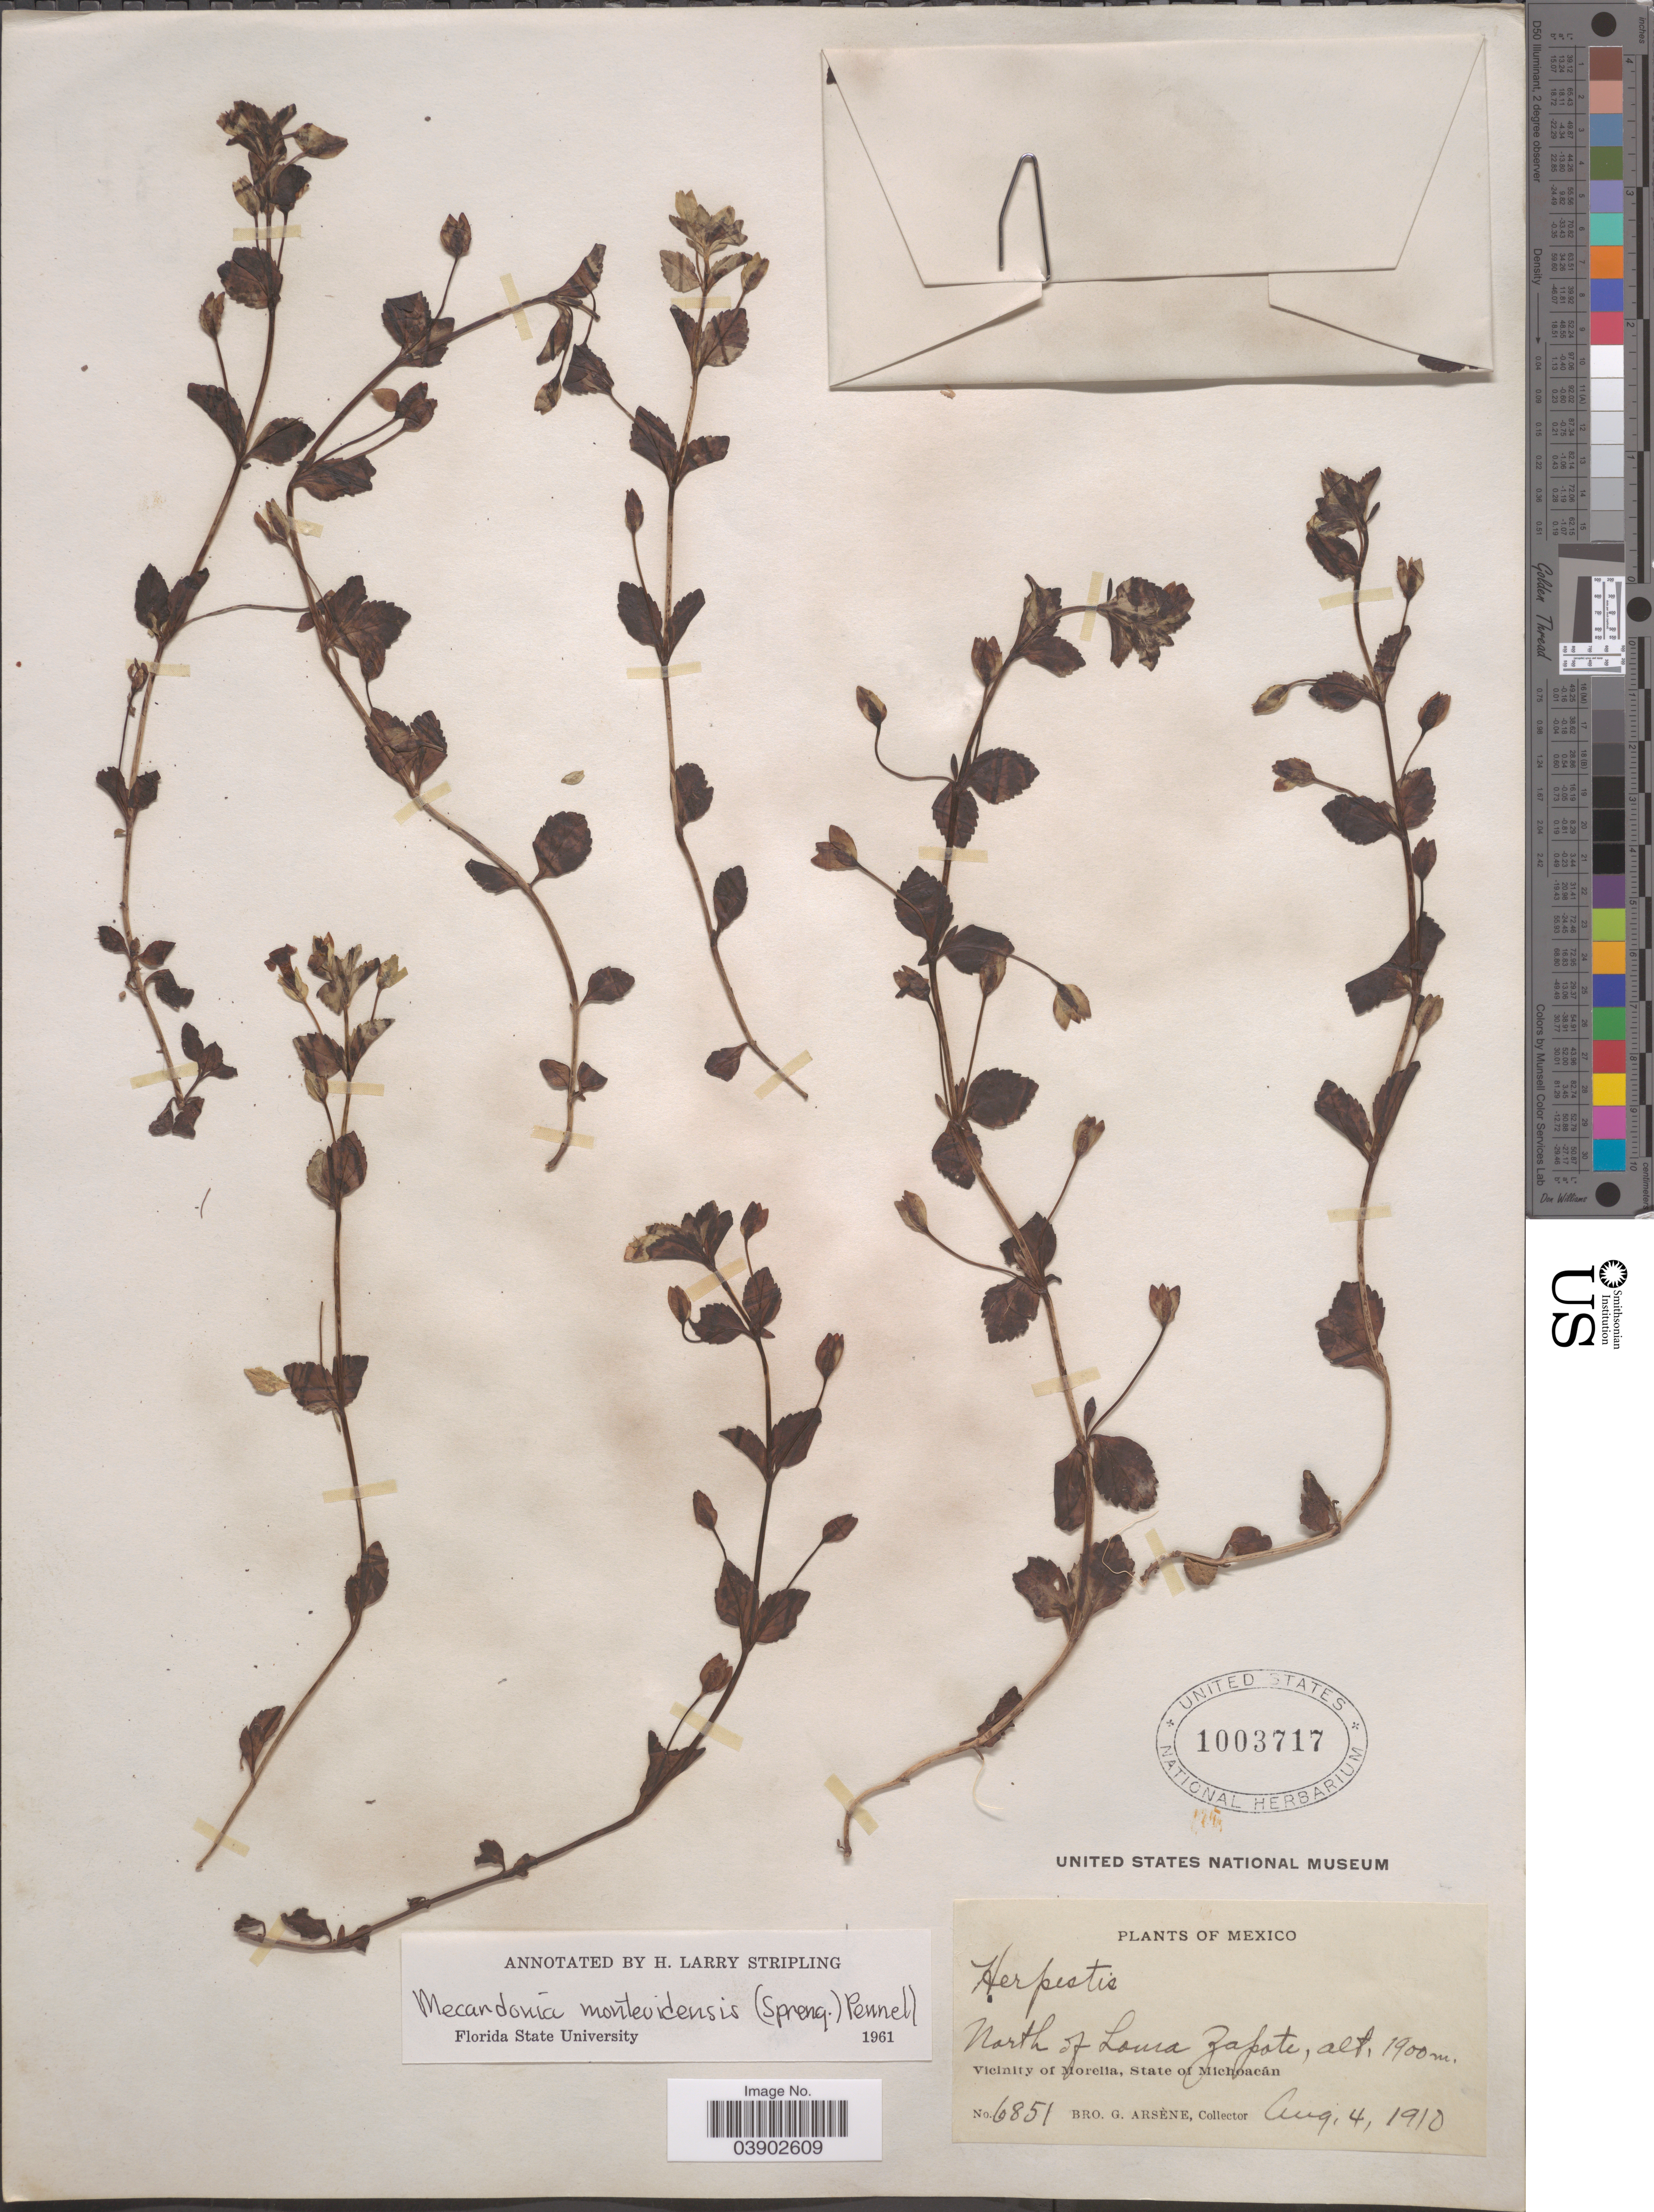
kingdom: Plantae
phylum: Tracheophyta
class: Magnoliopsida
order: Lamiales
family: Plantaginaceae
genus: Mecardonia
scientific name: Mecardonia procumbens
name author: (Mill.) Small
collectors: Bro. G. Arsène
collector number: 6851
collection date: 1910-08-04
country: Mexico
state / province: Michoacán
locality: North of Loma Zapote. Vicinity of Morella.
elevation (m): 1900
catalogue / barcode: US 1003717